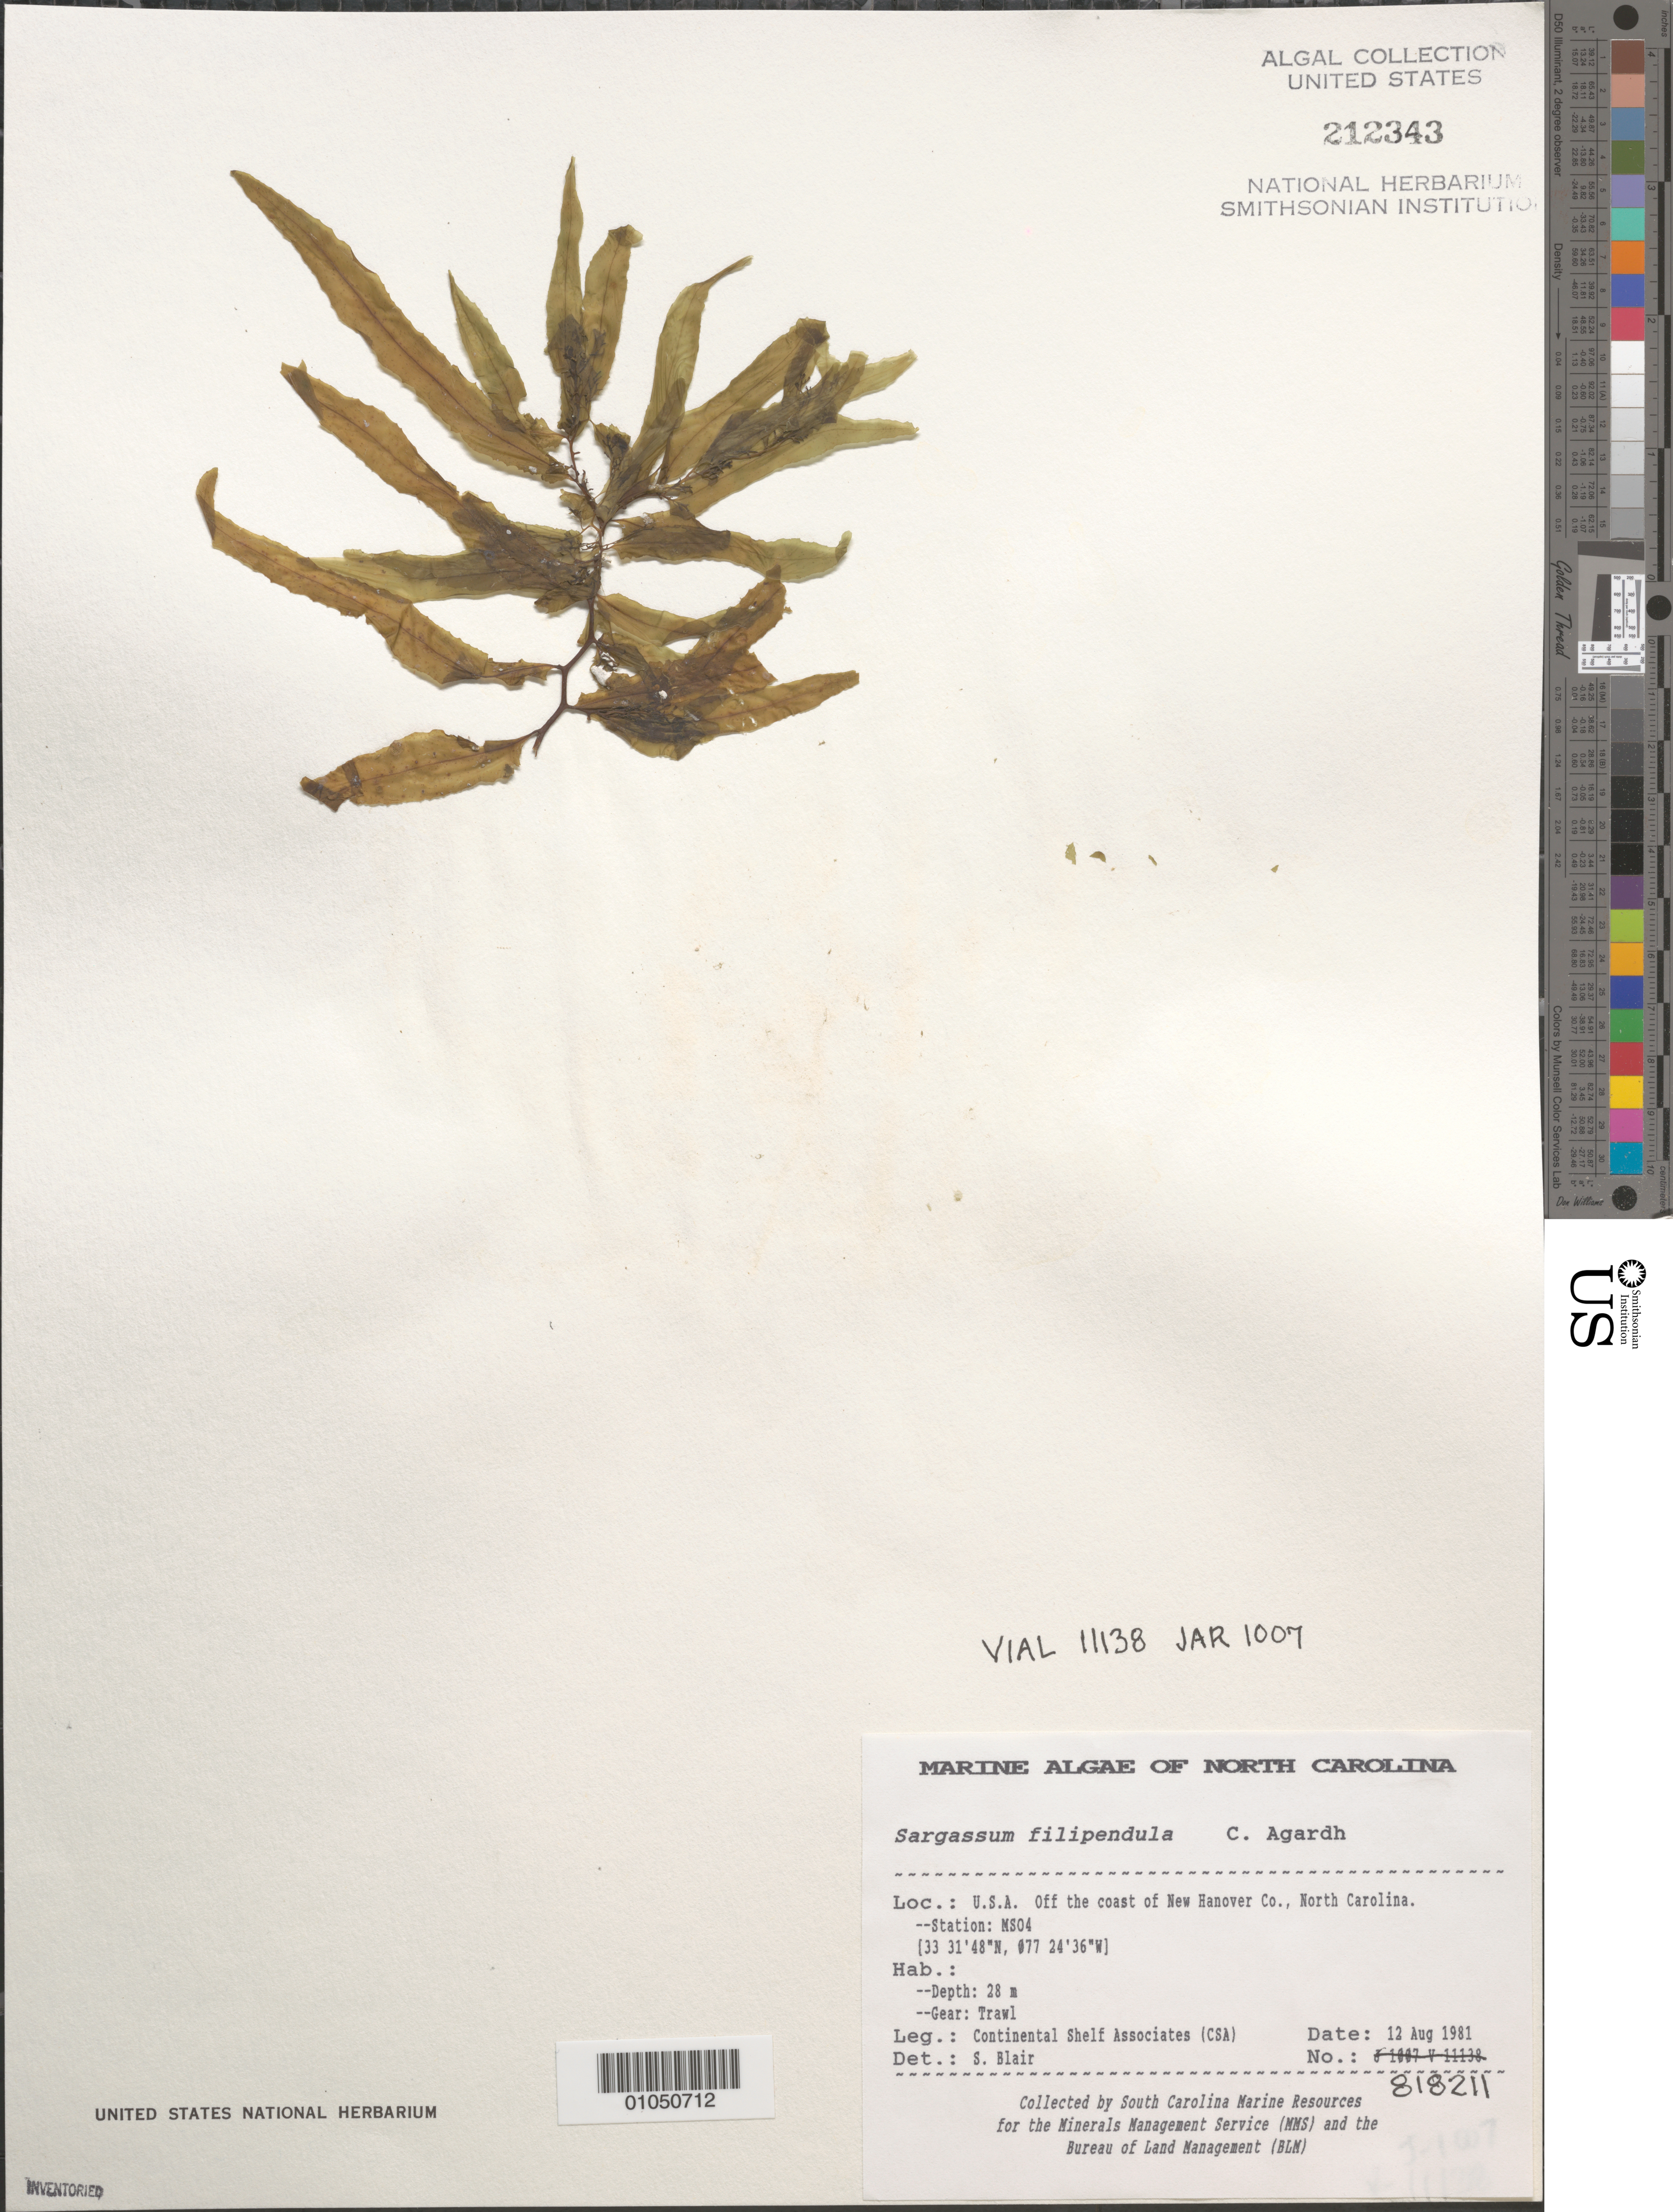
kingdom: Chromista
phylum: Ochrophyta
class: Phaeophyceae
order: Fucales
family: Sargassaceae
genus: Sargassum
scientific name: Sargassum filipendula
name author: C. Agardh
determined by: Blair, S. M.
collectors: Continental Shelf Associates for the MMS/BLM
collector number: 818211 Station MS04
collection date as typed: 12 Aug 1981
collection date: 1981-08-12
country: United States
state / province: North Carolina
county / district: New Hanover County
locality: Off coast of New Hanover County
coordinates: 33 31'48"N, 77 24'36"W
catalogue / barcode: US 212343